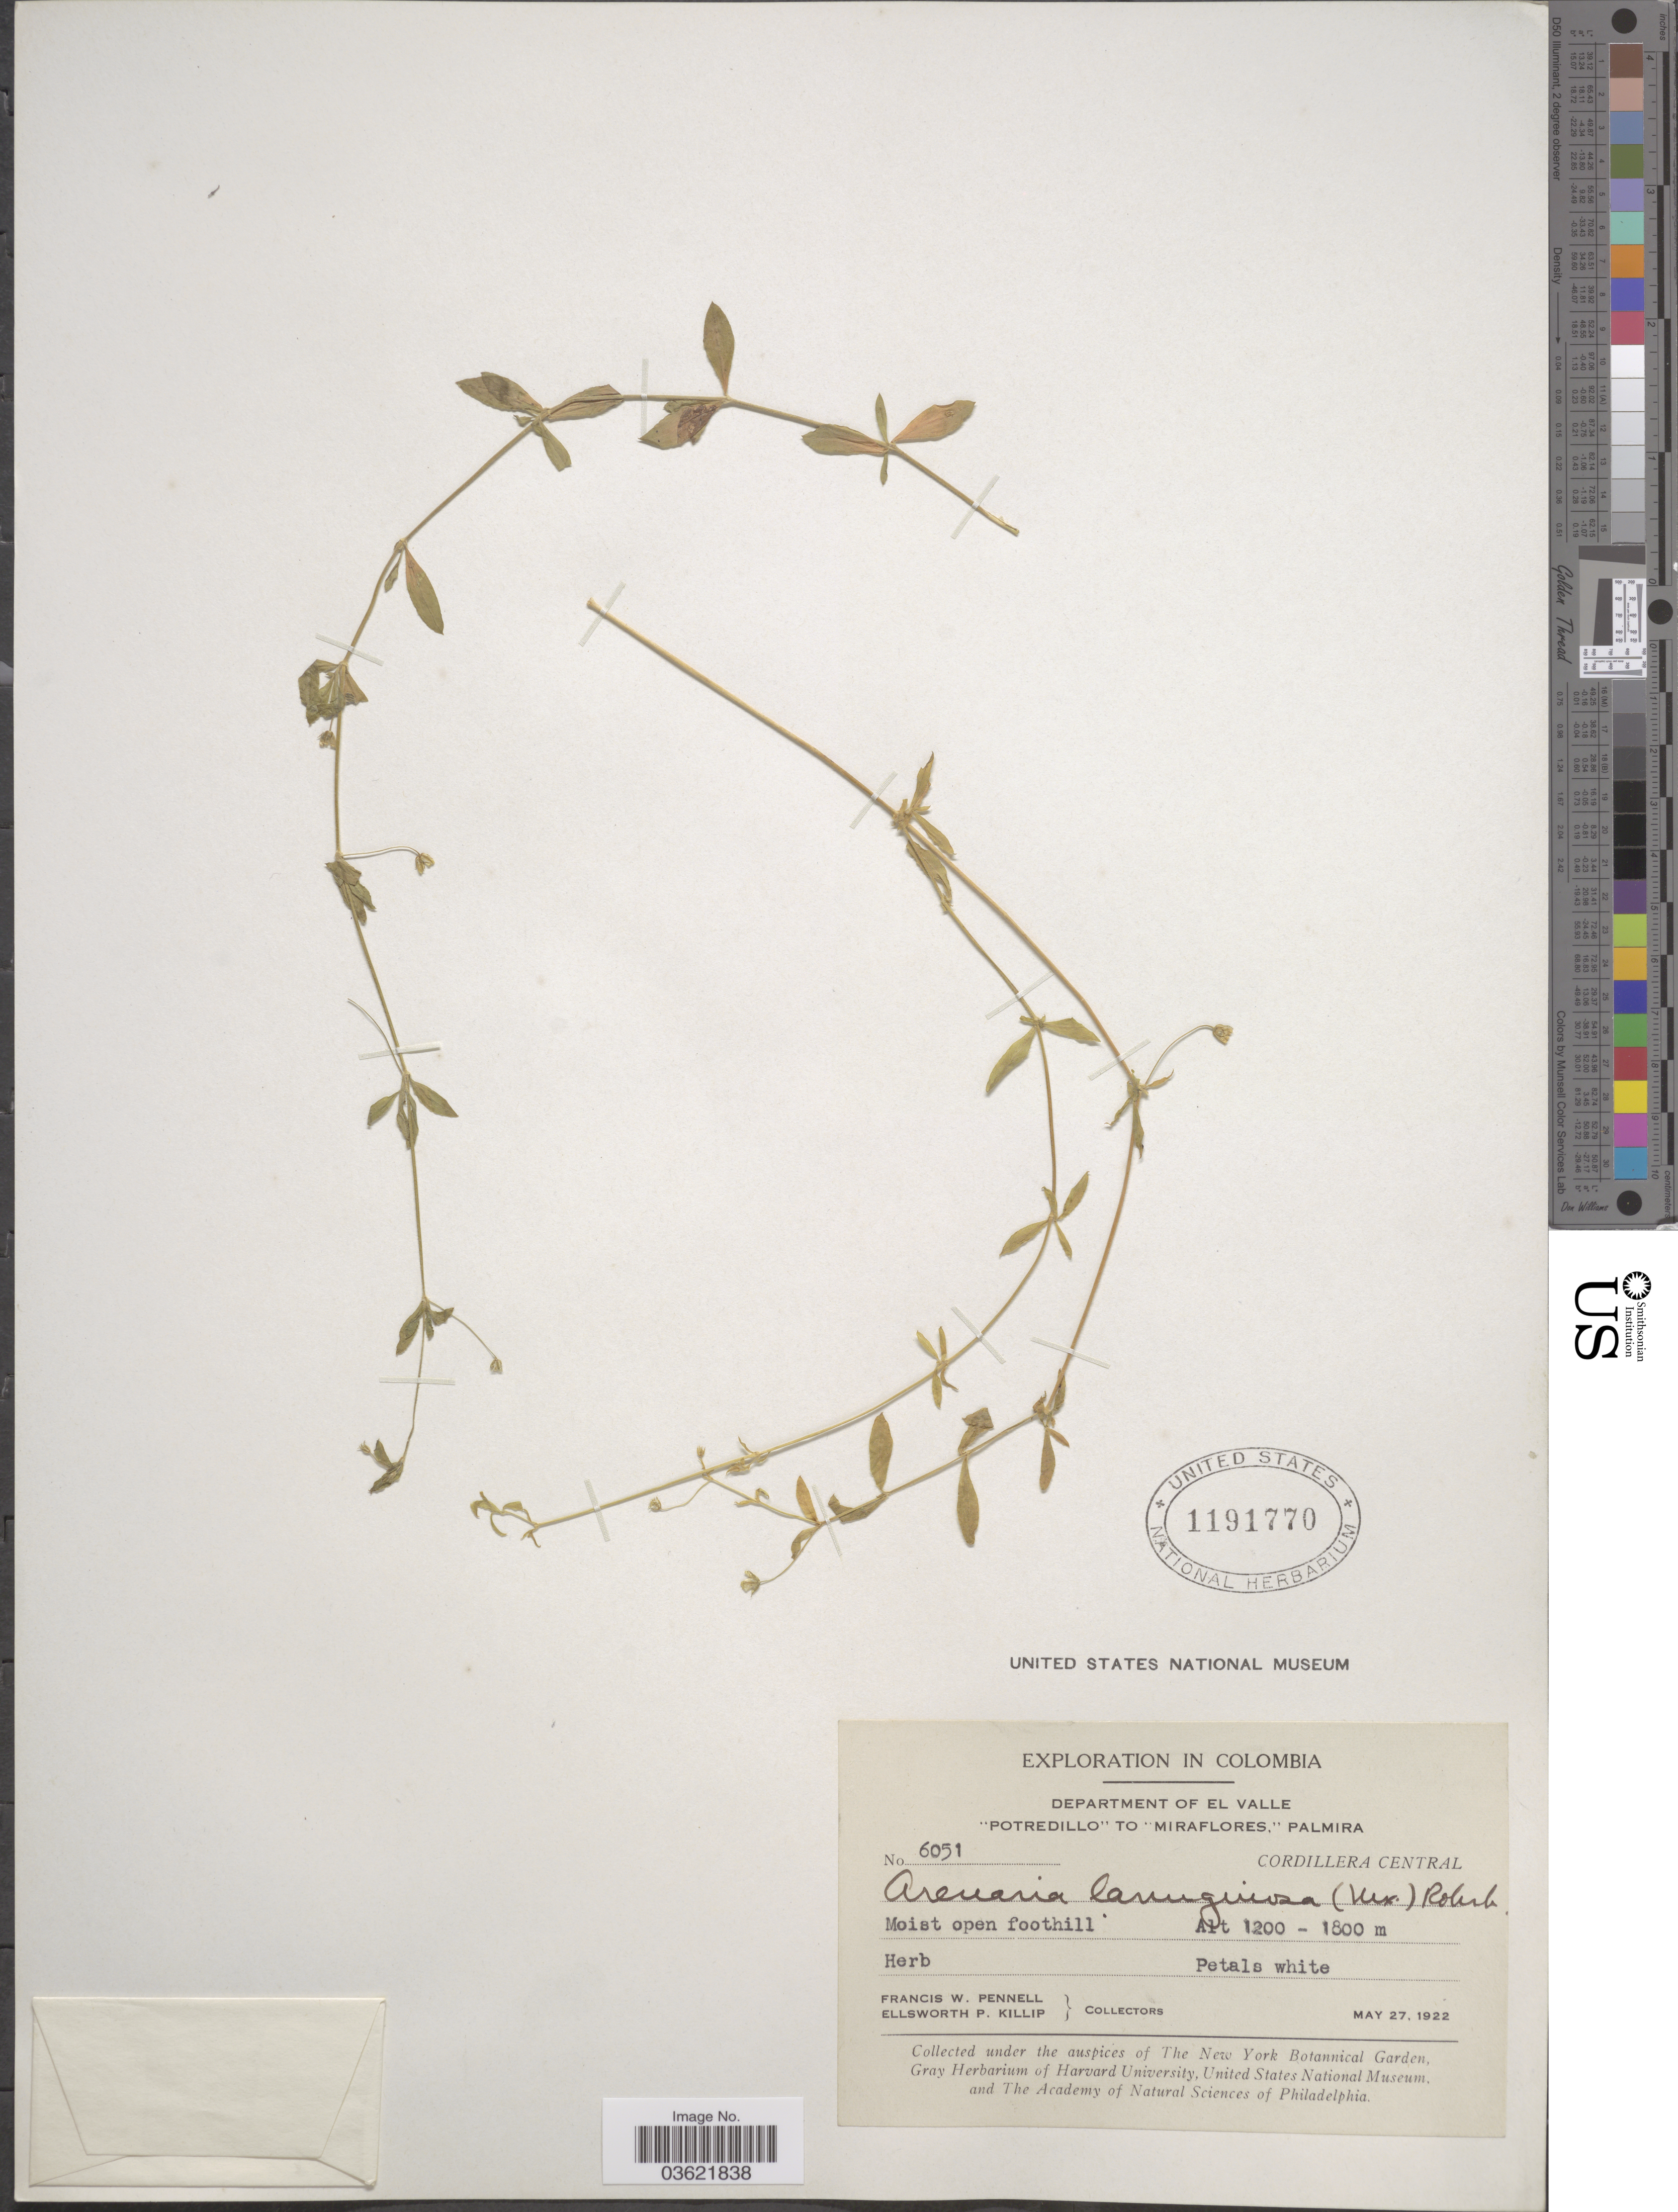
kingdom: Plantae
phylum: Tracheophyta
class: Magnoliopsida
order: Caryophyllales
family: Caryophyllaceae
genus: Arenaria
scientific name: Arenaria lanuginosa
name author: (Michx.) Rohrb.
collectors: F. W. Pennell & E. P. Killip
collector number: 6051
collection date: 1922-05-27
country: Colombia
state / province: Valle del Cauca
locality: Department of El Valle. "Potredillo" to "Miraflores", Palmira. Cordillera Central.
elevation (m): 1200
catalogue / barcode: US 1191770